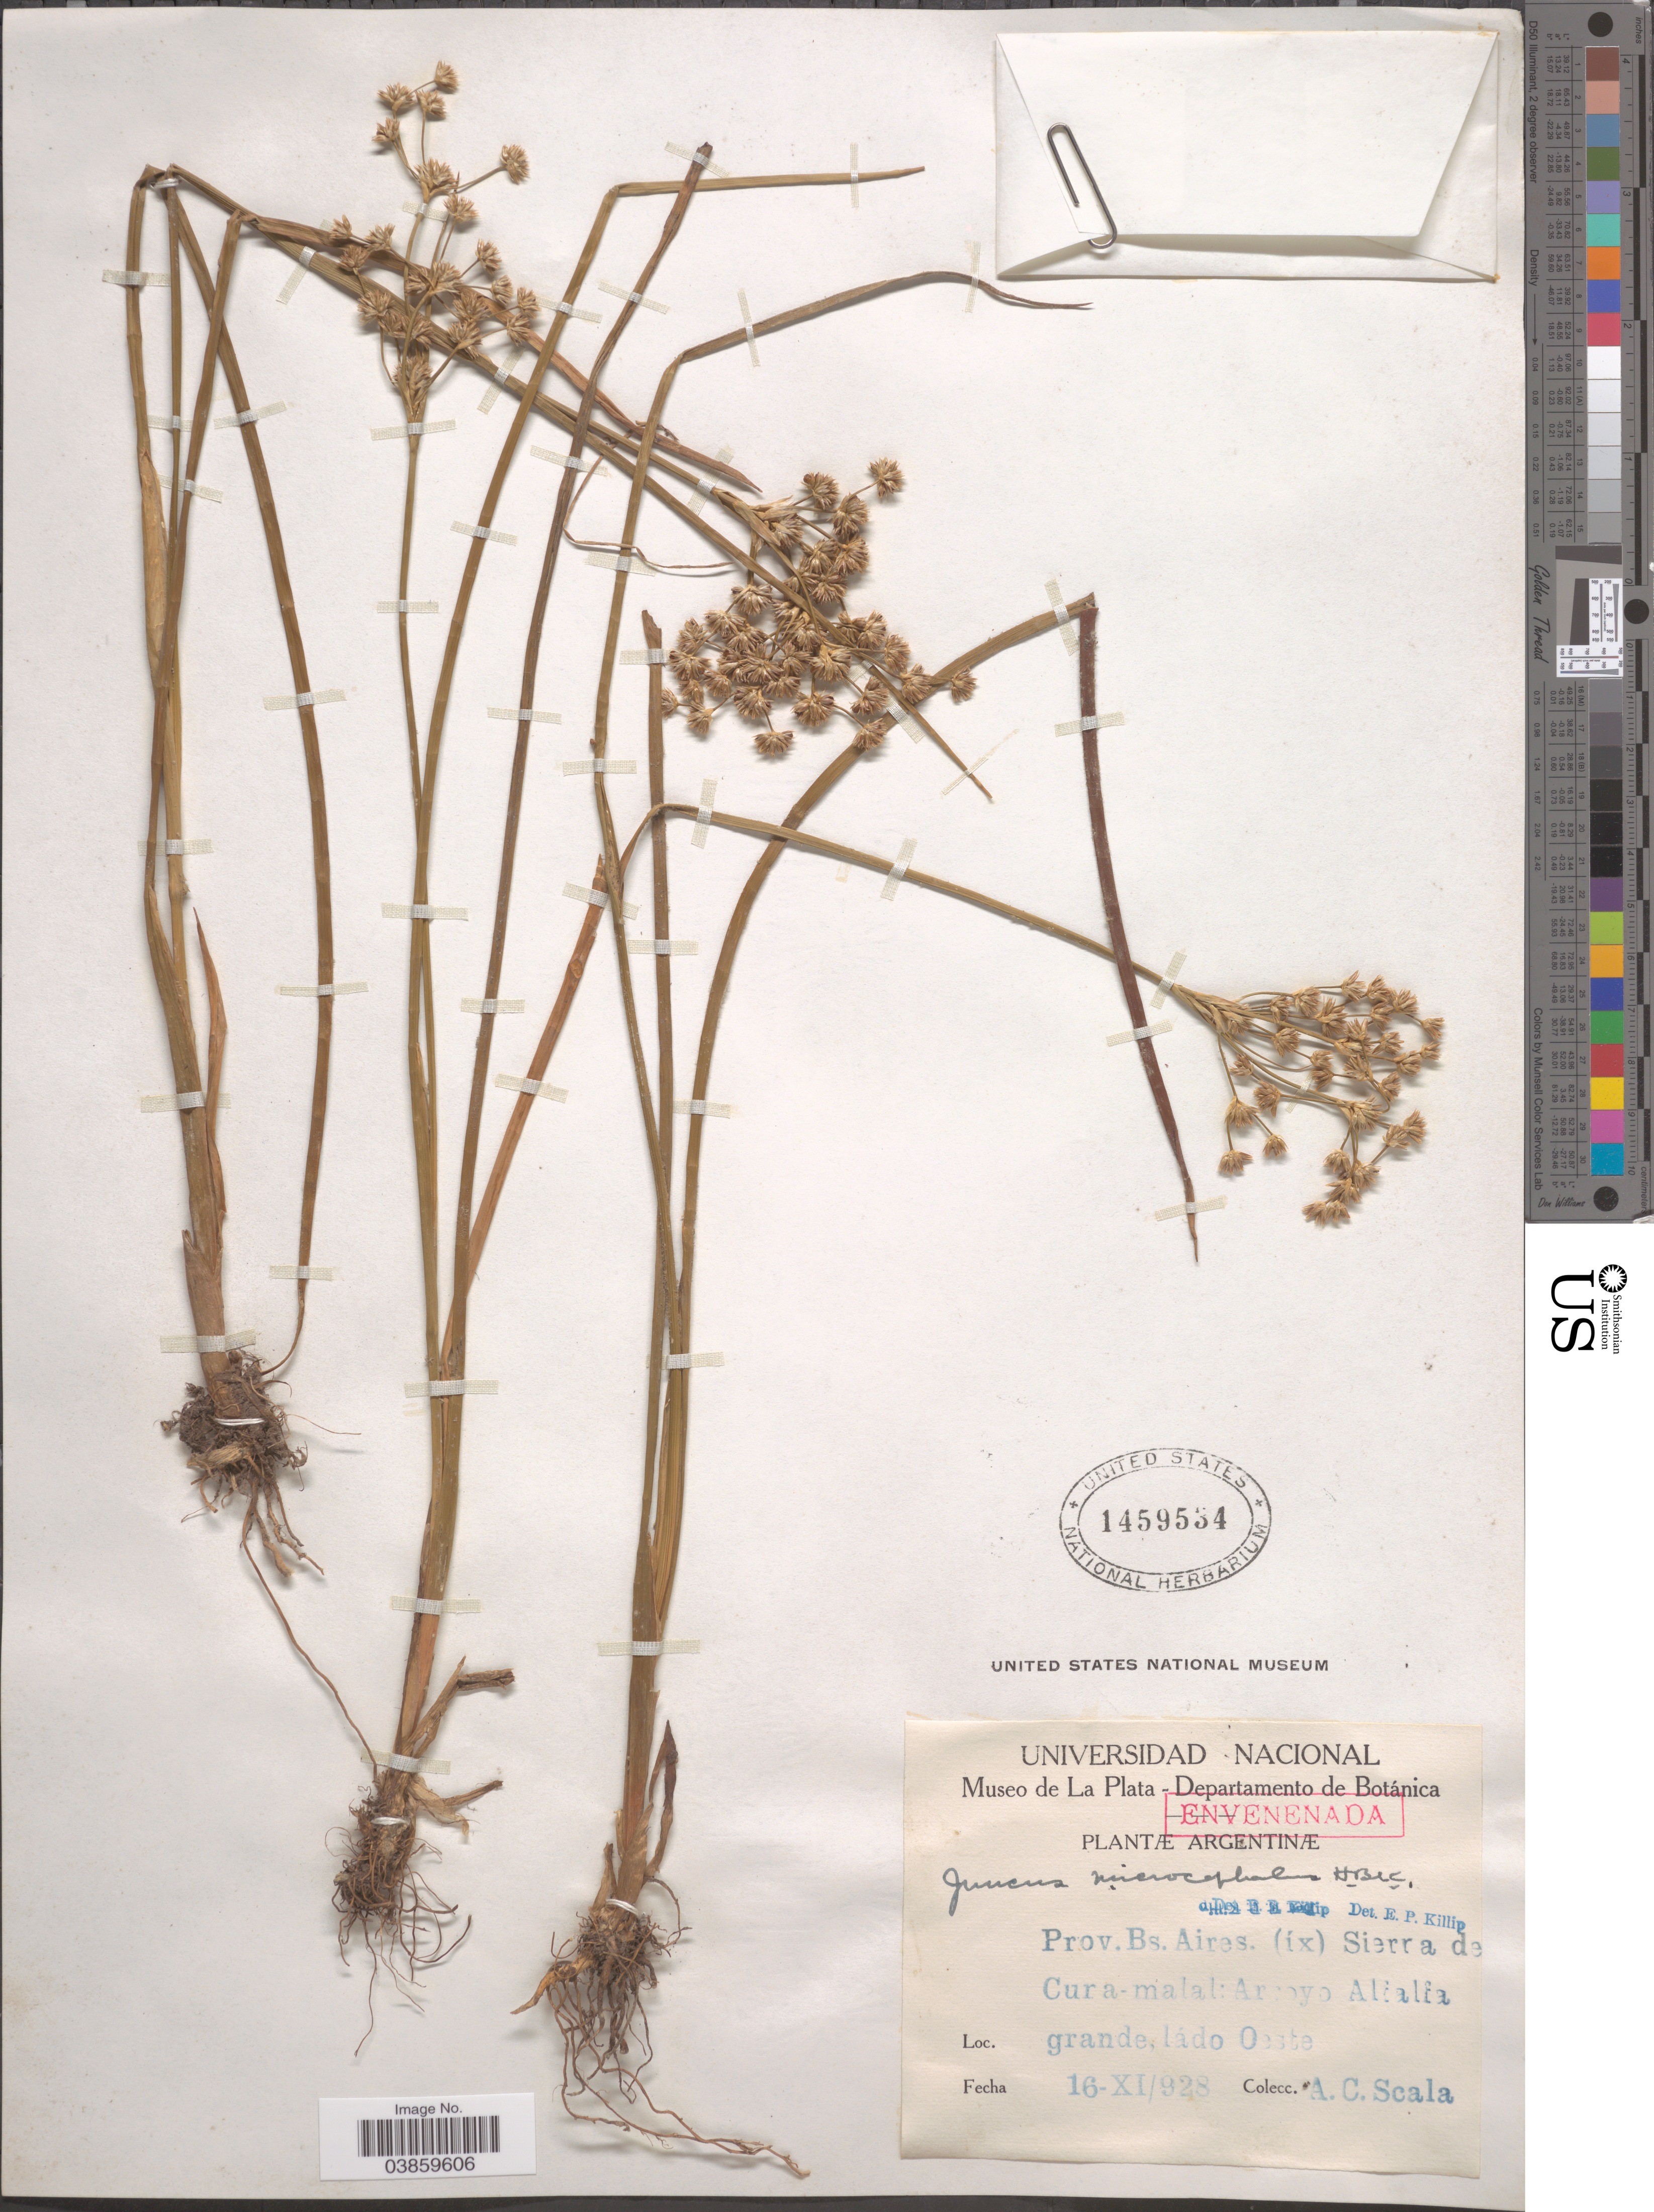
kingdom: Plantae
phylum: Tracheophyta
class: Liliopsida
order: Poales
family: Juncaceae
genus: Juncus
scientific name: Juncus microcephalus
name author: Kunth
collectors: A. Scala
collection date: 1928-11-16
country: Argentina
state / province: Buenos Aires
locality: Prov. Bs. Aires. (ix) Sierra de Cura-malal: Arroyo Alfalfa grande, ládo Oeste.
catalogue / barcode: US 1459534